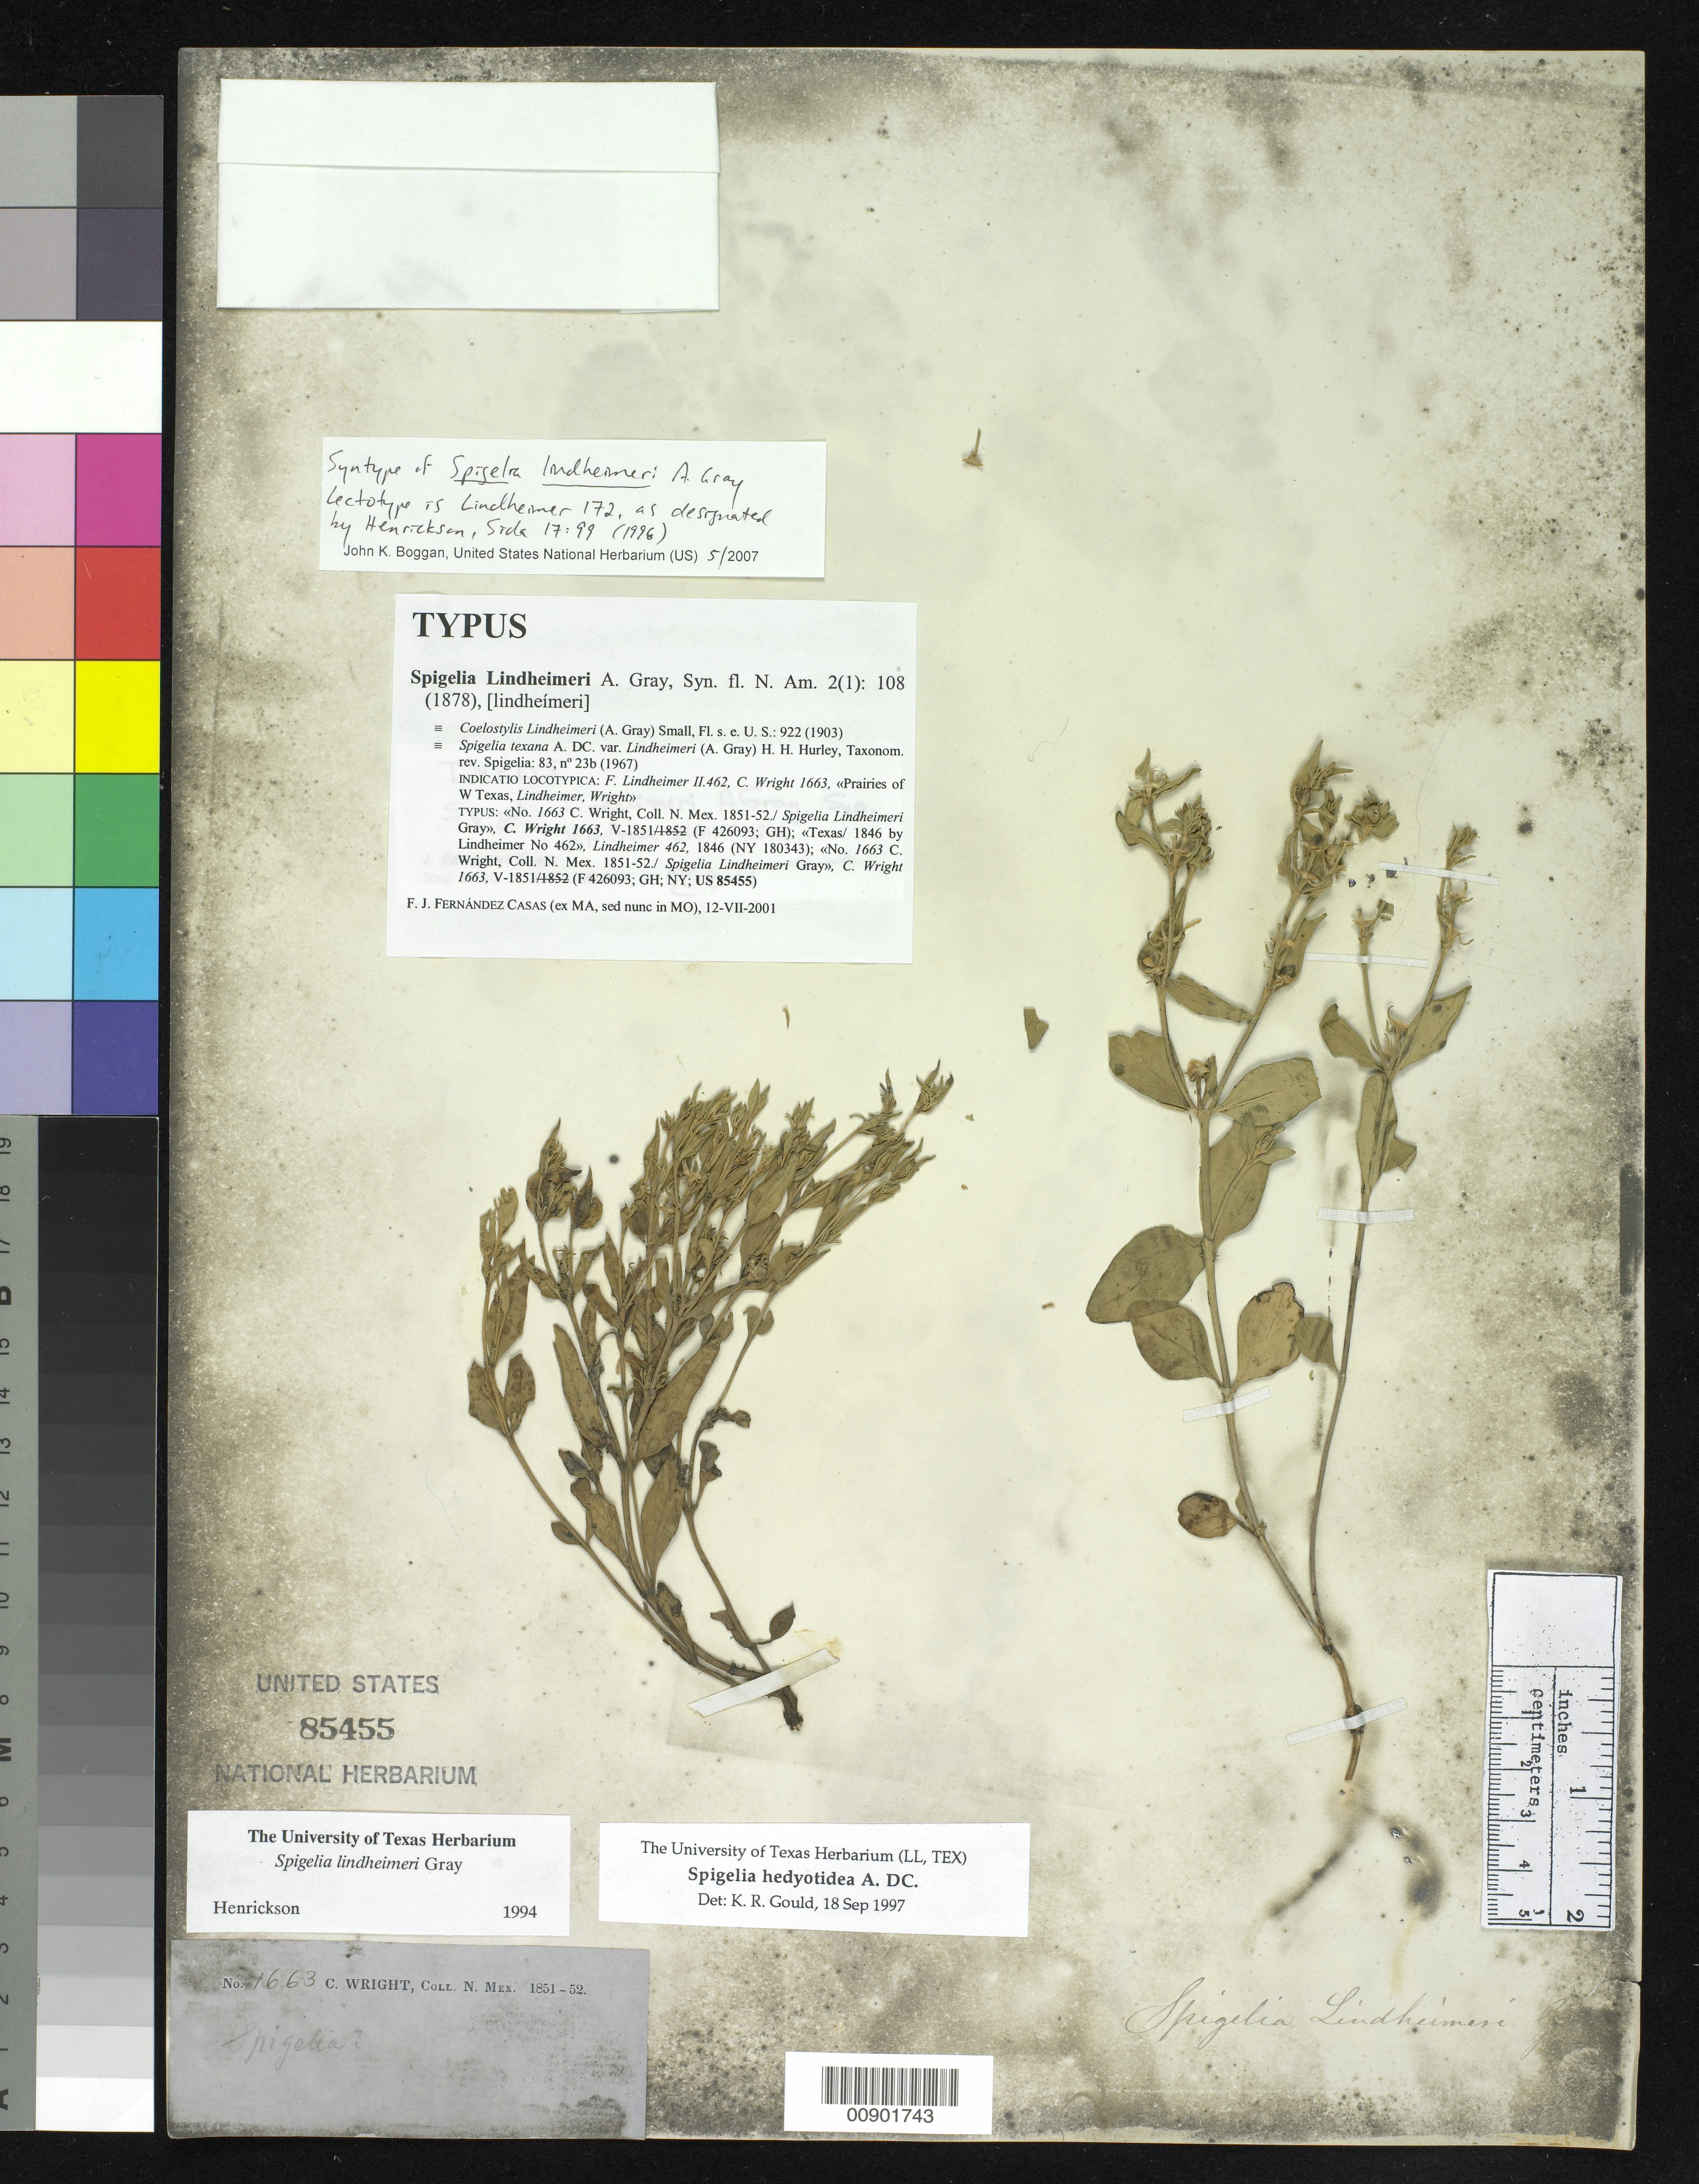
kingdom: Plantae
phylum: Tracheophyta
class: Magnoliopsida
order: Gentianales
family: Loganiaceae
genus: Spigelia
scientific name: Spigelia lindheimeri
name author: A. Gray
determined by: Gould, K. R.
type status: Syntype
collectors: C. Wright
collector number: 1663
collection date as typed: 1851 to -- --- 1852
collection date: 1851/1852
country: United States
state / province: New Mexico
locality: "Coll. N. Mex."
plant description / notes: Lectotype is Lindheimer 172 (GH), as designated by Henrickson, Sida 17: 99 (1996).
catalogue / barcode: US 85455